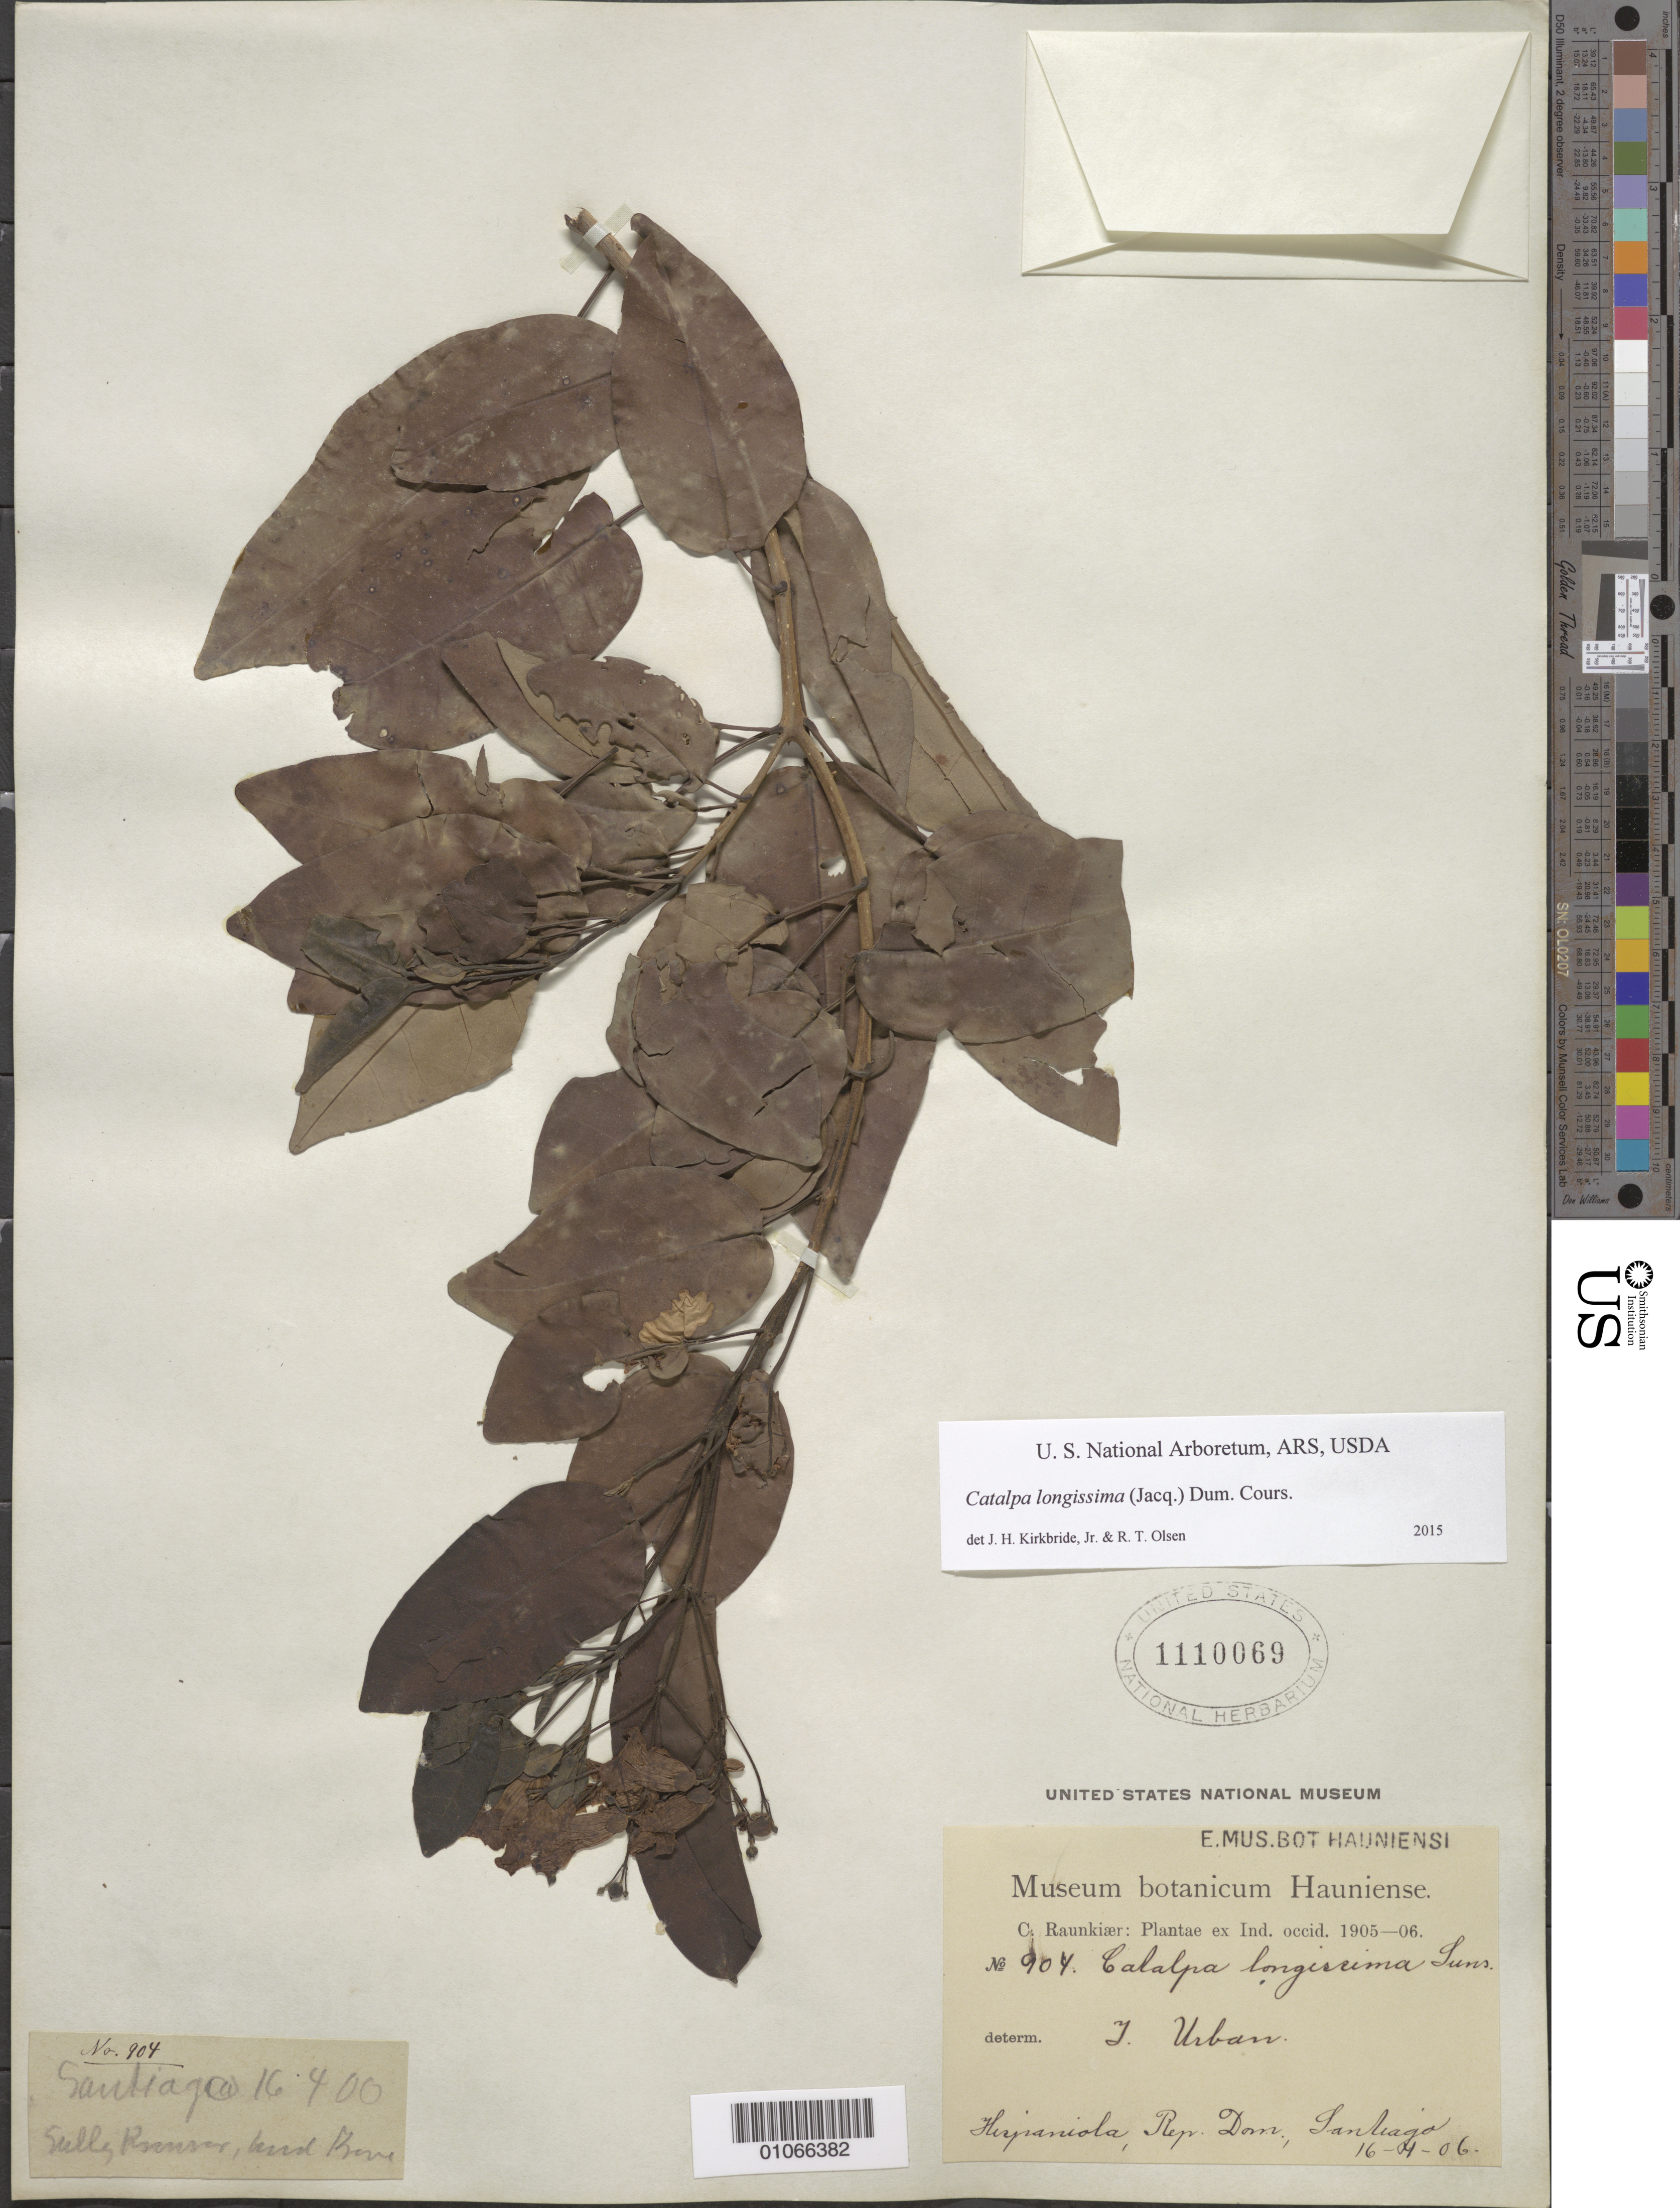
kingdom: Plantae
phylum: Tracheophyta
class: Magnoliopsida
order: Lamiales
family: Bignoniaceae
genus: Catalpa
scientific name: Catalpa longissima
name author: (Jacq.) Dum. Cours.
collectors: C. C. Raunkiaer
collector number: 904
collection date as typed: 16 Apr 1906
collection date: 1906-04-16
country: Dominican Republic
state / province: Santiago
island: Hispaniola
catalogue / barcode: US 1110069